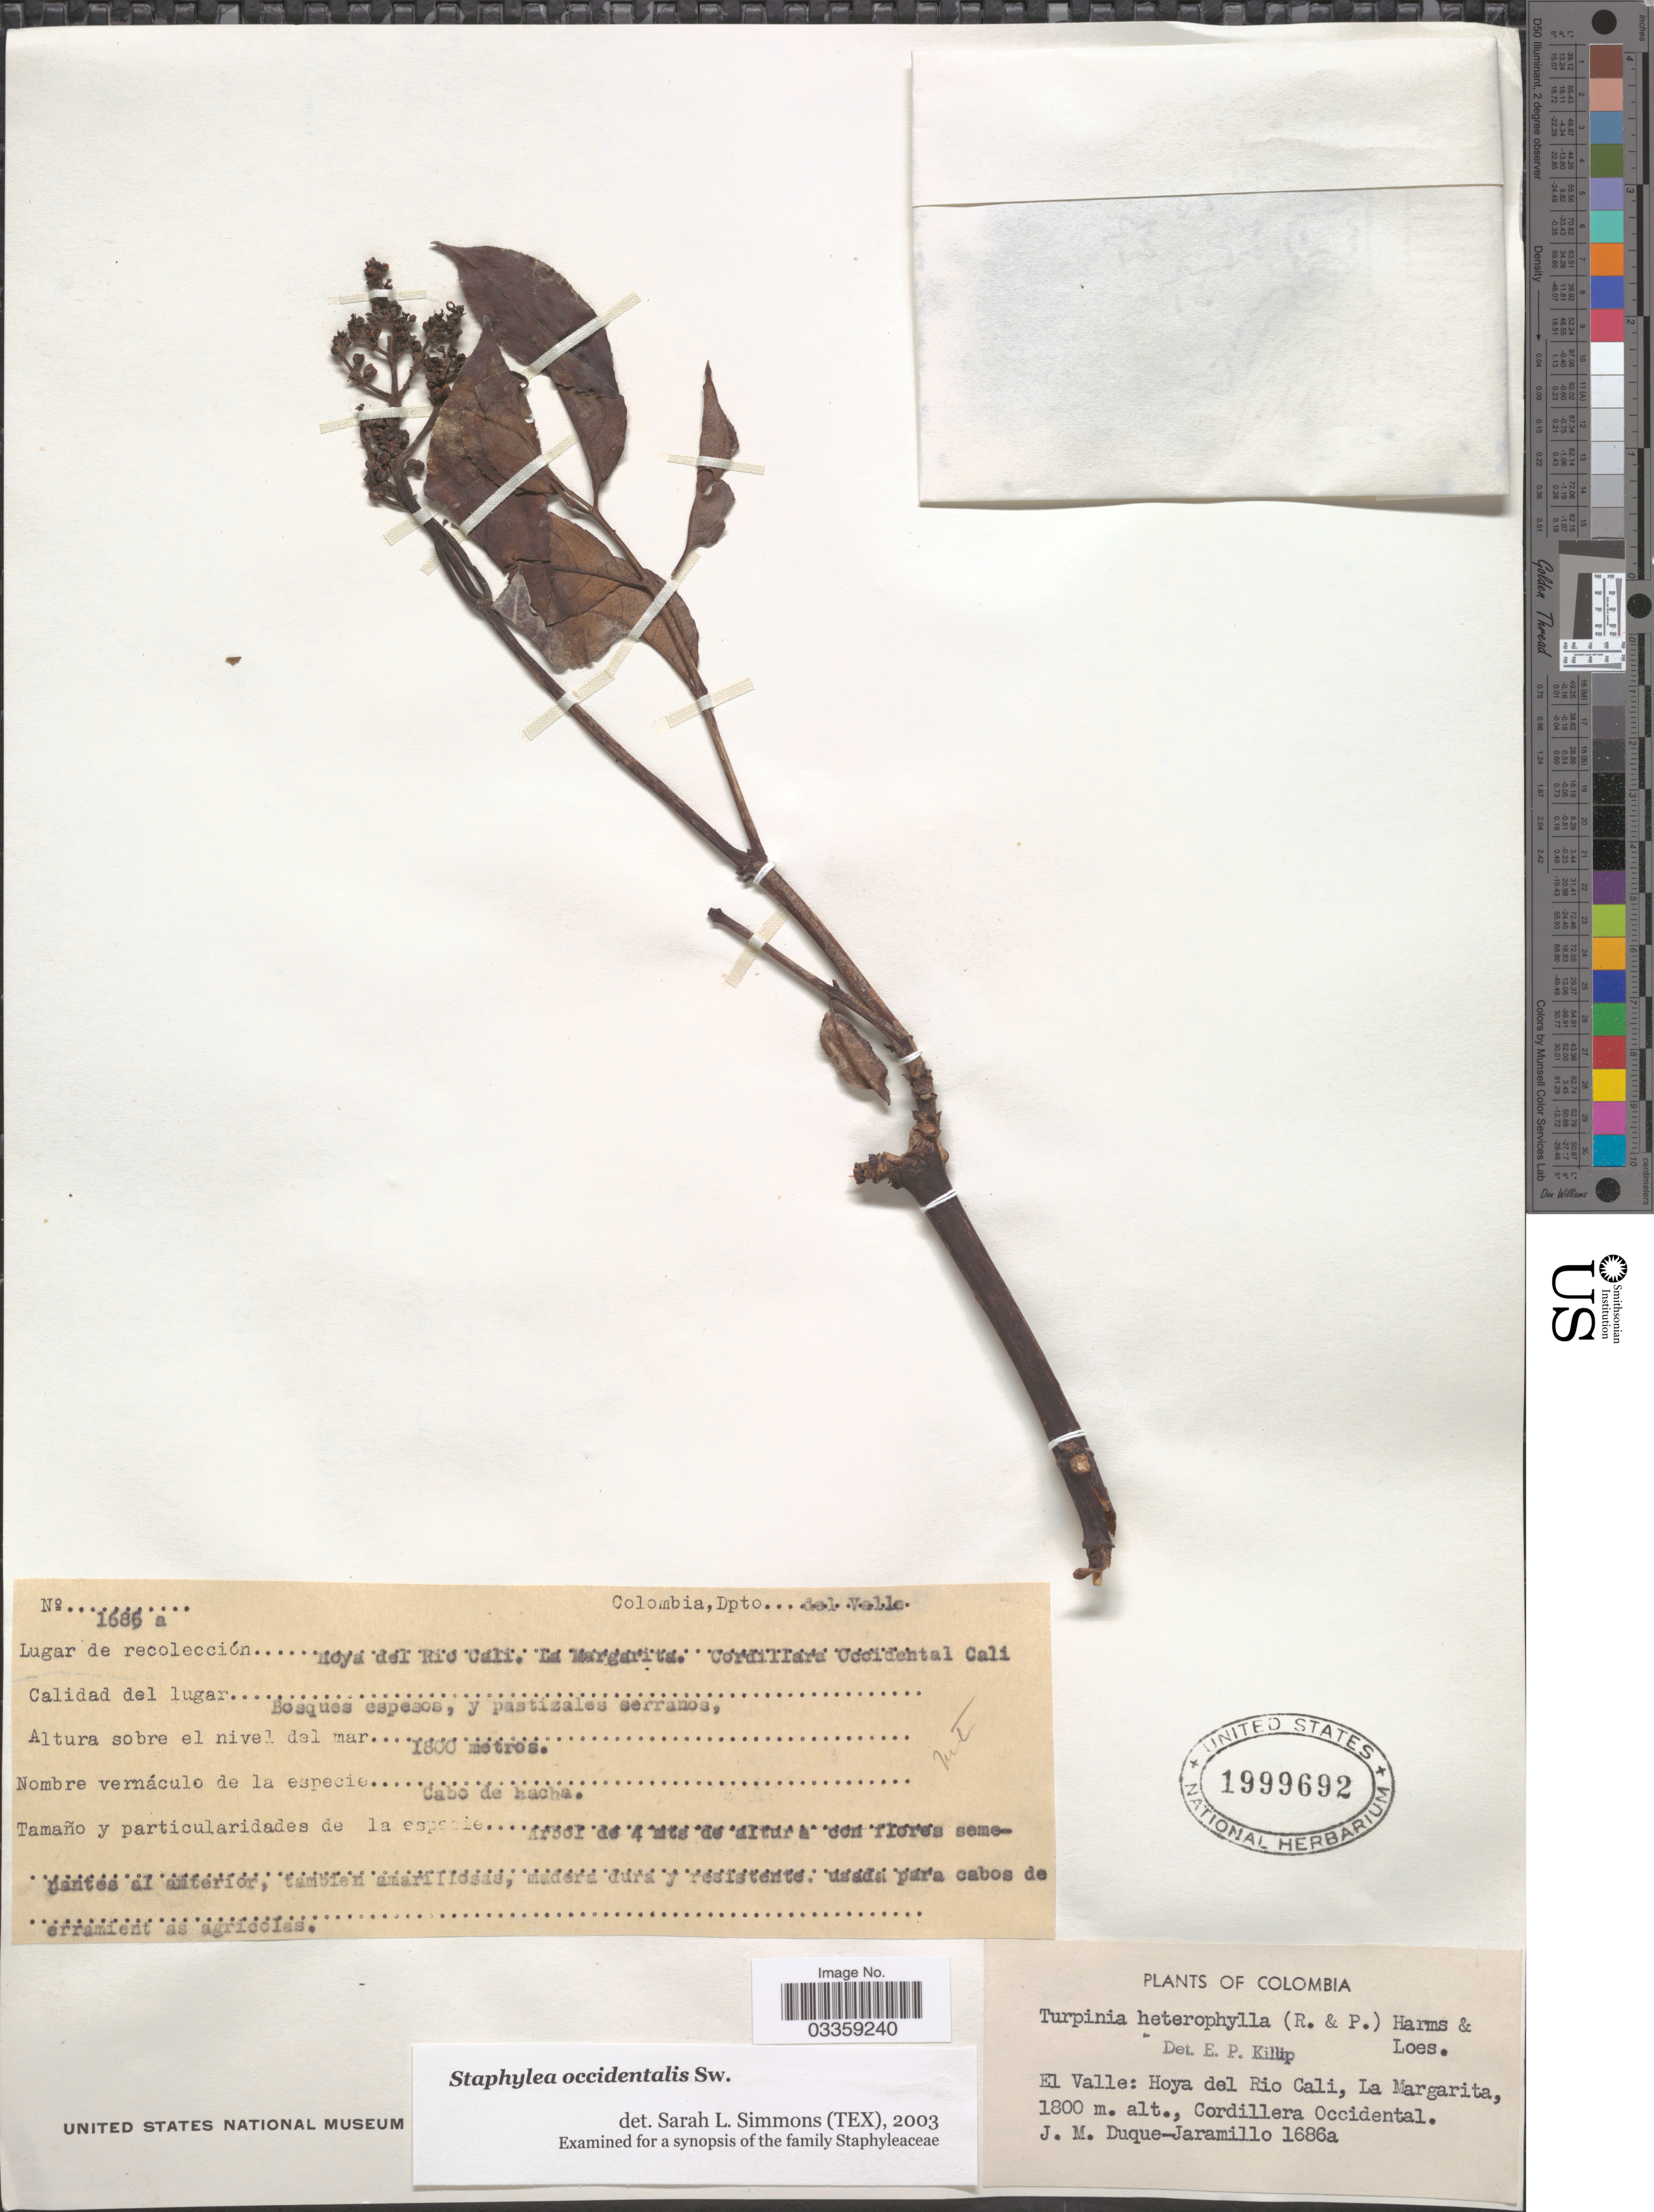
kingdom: Plantae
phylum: Tracheophyta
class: Magnoliopsida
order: Crossosomatales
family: Staphyleaceae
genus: Turpinia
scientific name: Turpinia occidentalis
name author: (Sw.) G. Don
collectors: J. M. Duque Jaramillo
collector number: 1686a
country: Colombia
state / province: Valle del Cauca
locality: El Valle: Hoya del Rio Cali, La Margarita, Cordillera Occidental.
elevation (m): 1800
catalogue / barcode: US 1999692